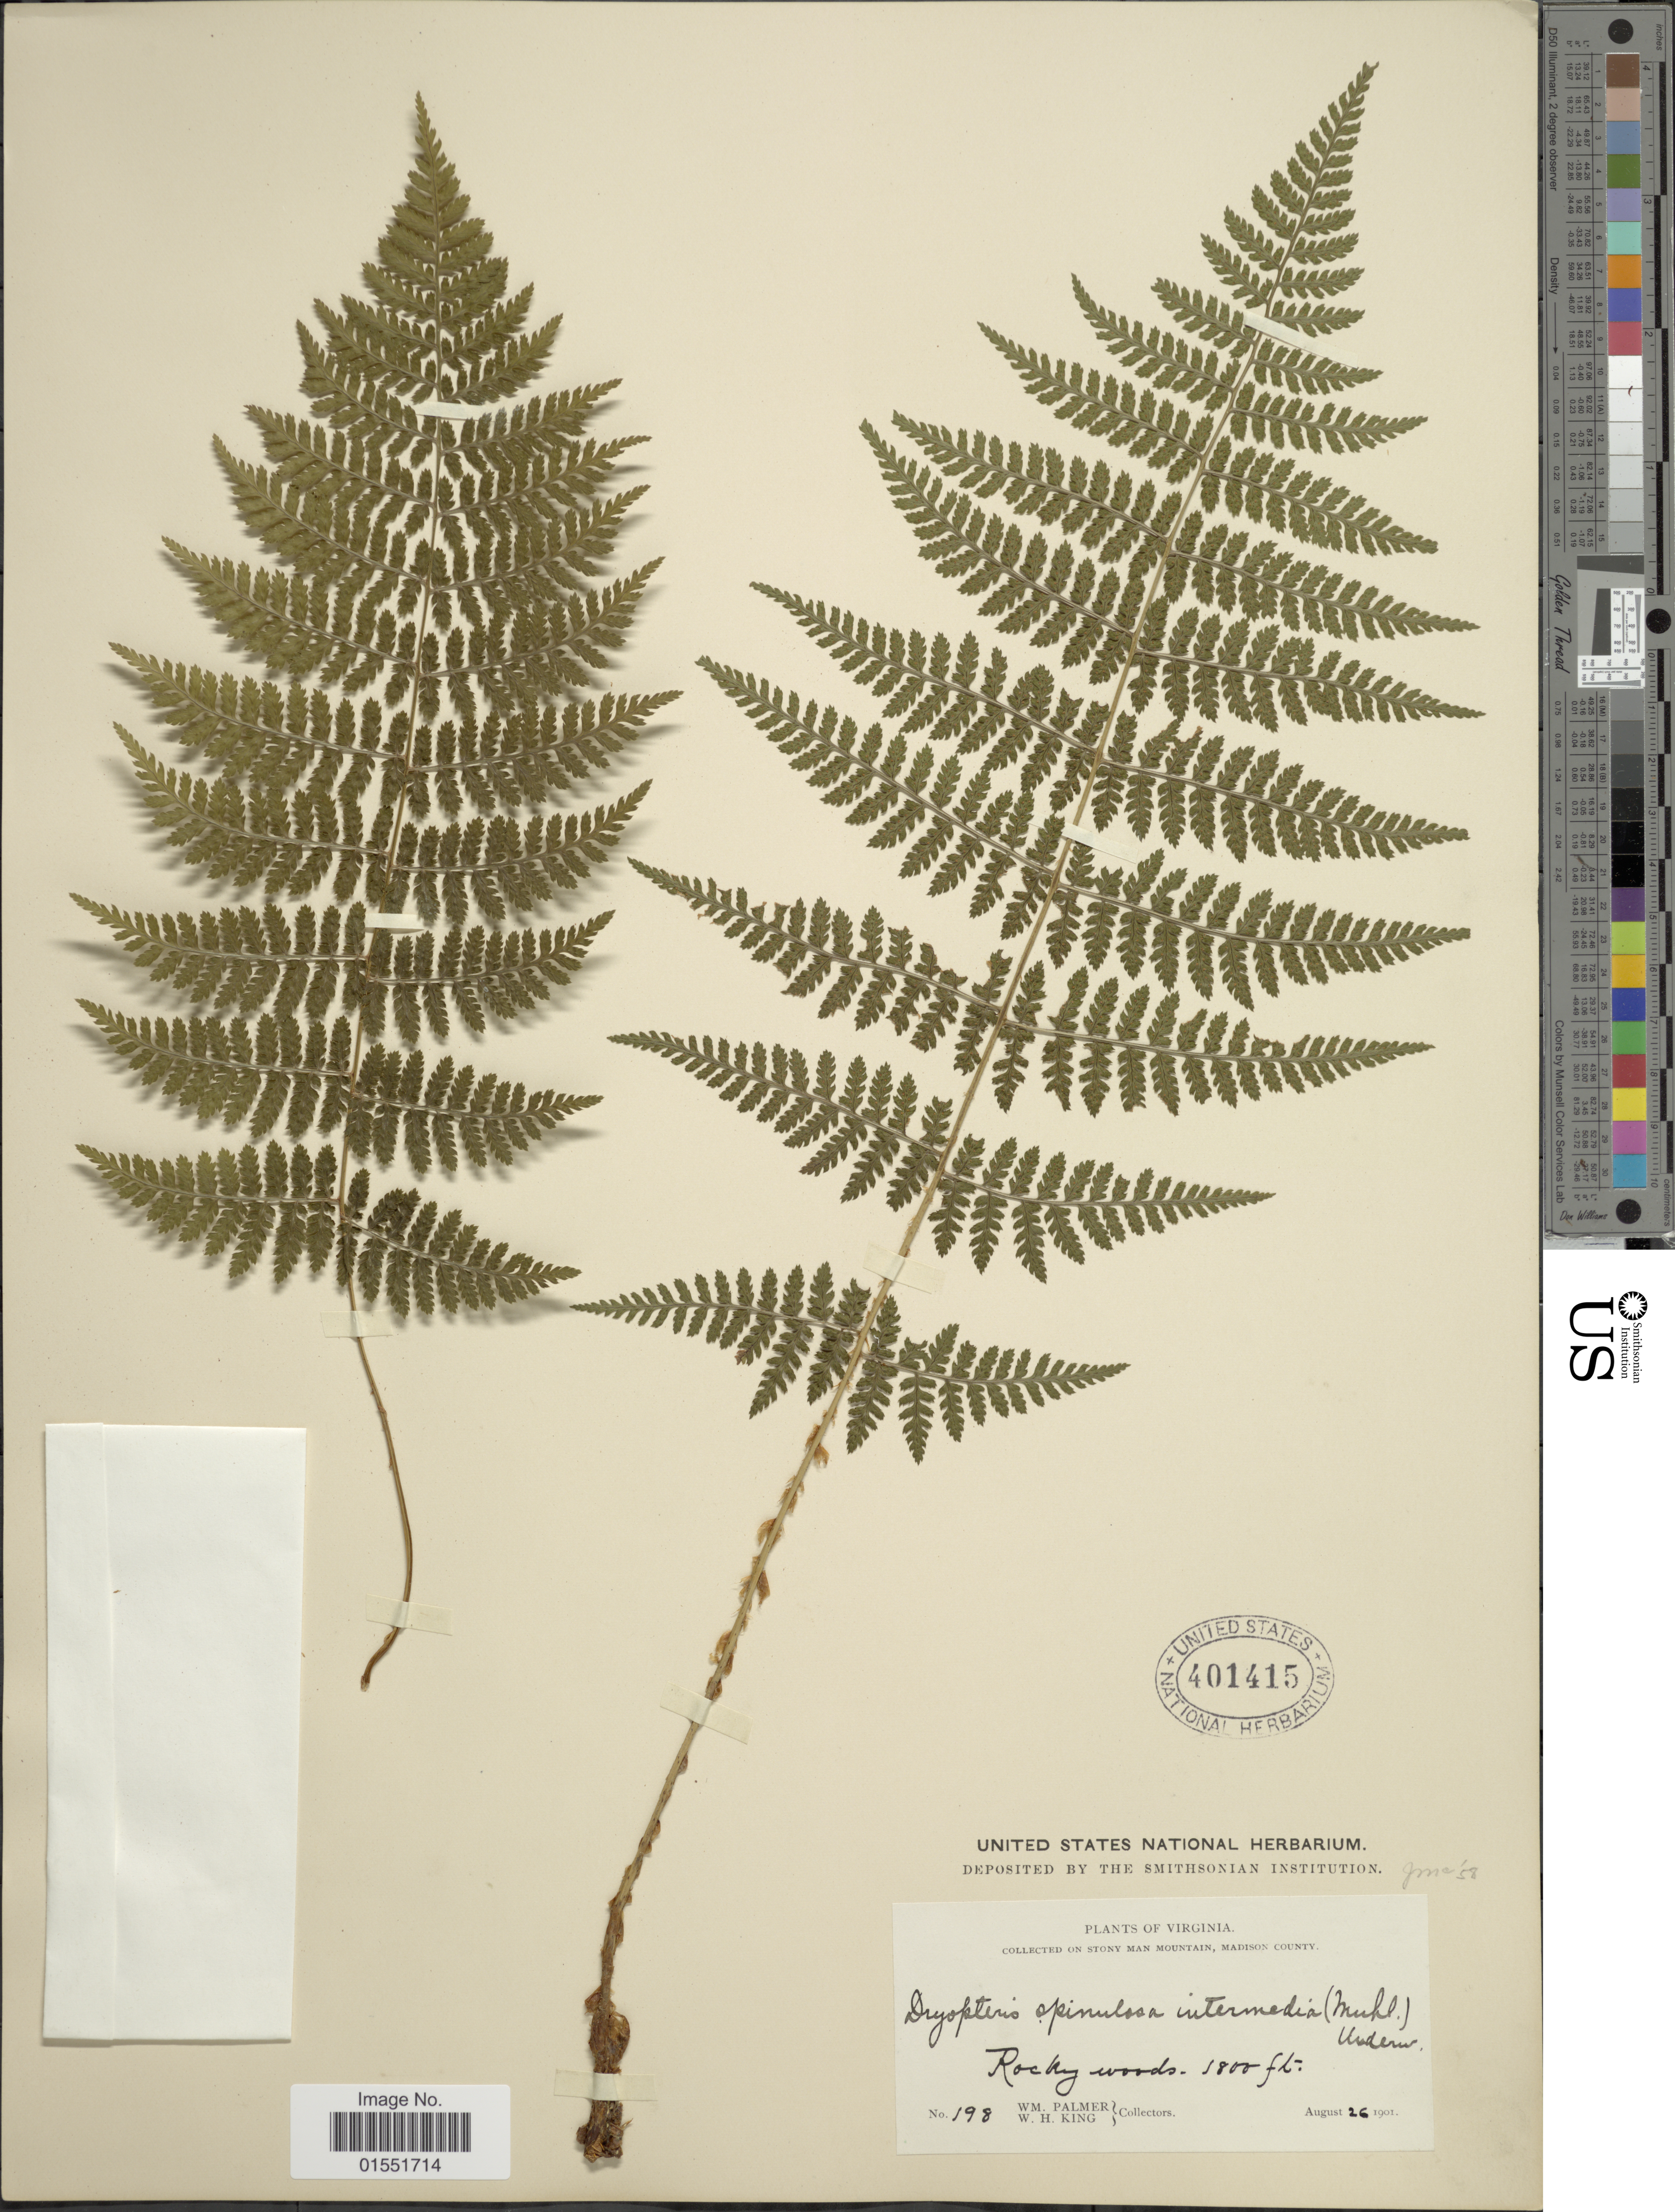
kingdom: Plantae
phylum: Tracheophyta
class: Polypodiopsida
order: Polypodiales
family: Dryopteridaceae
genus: Dryopteris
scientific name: Dryopteris intermedia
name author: (Muhl.) A. Gray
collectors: W. Palmer & W. H. King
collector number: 198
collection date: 1901-08-26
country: United States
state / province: Virginia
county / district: Madison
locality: Stony Man Mountain, Madison County. Rocky woods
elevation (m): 549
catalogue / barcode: US 401415